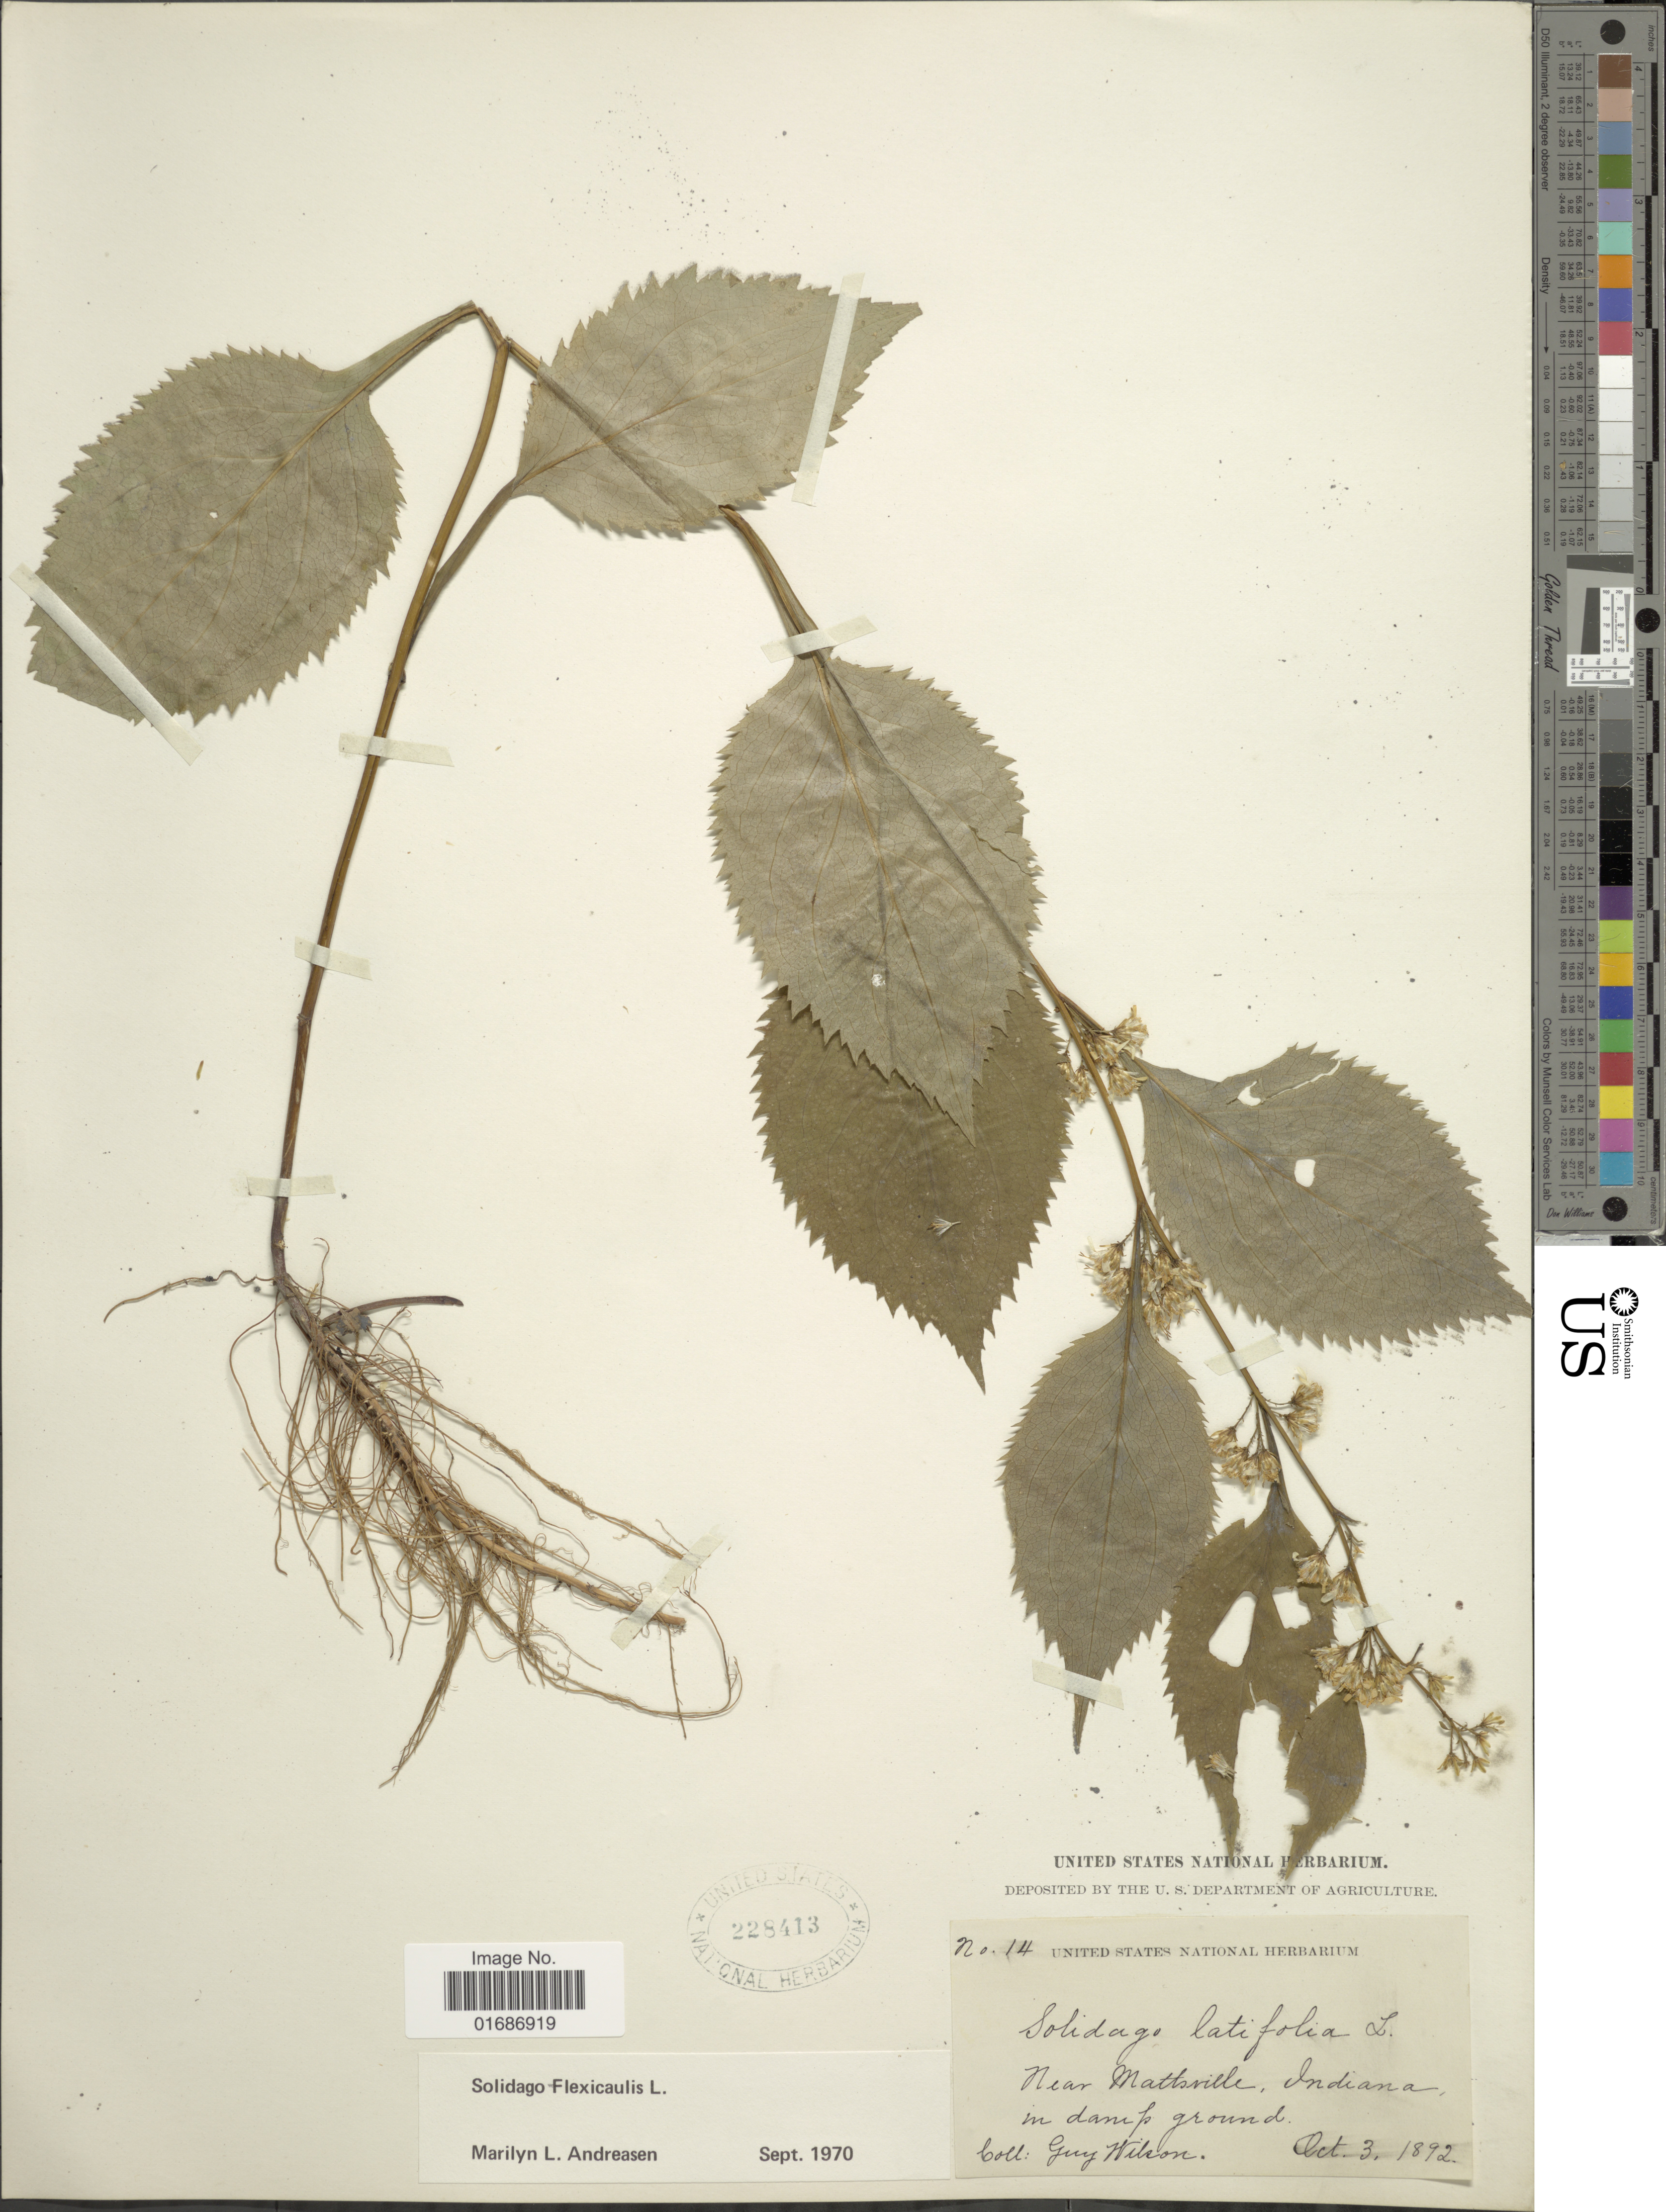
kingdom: Plantae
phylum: Tracheophyta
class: Magnoliopsida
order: Asterales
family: Asteraceae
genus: Solidago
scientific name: Solidago flexicaulis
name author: L.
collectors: G. Wilson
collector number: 14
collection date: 1892-10-03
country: United States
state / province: Indiana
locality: Near Matsville, Indiana, in damp ground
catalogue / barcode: US 228413